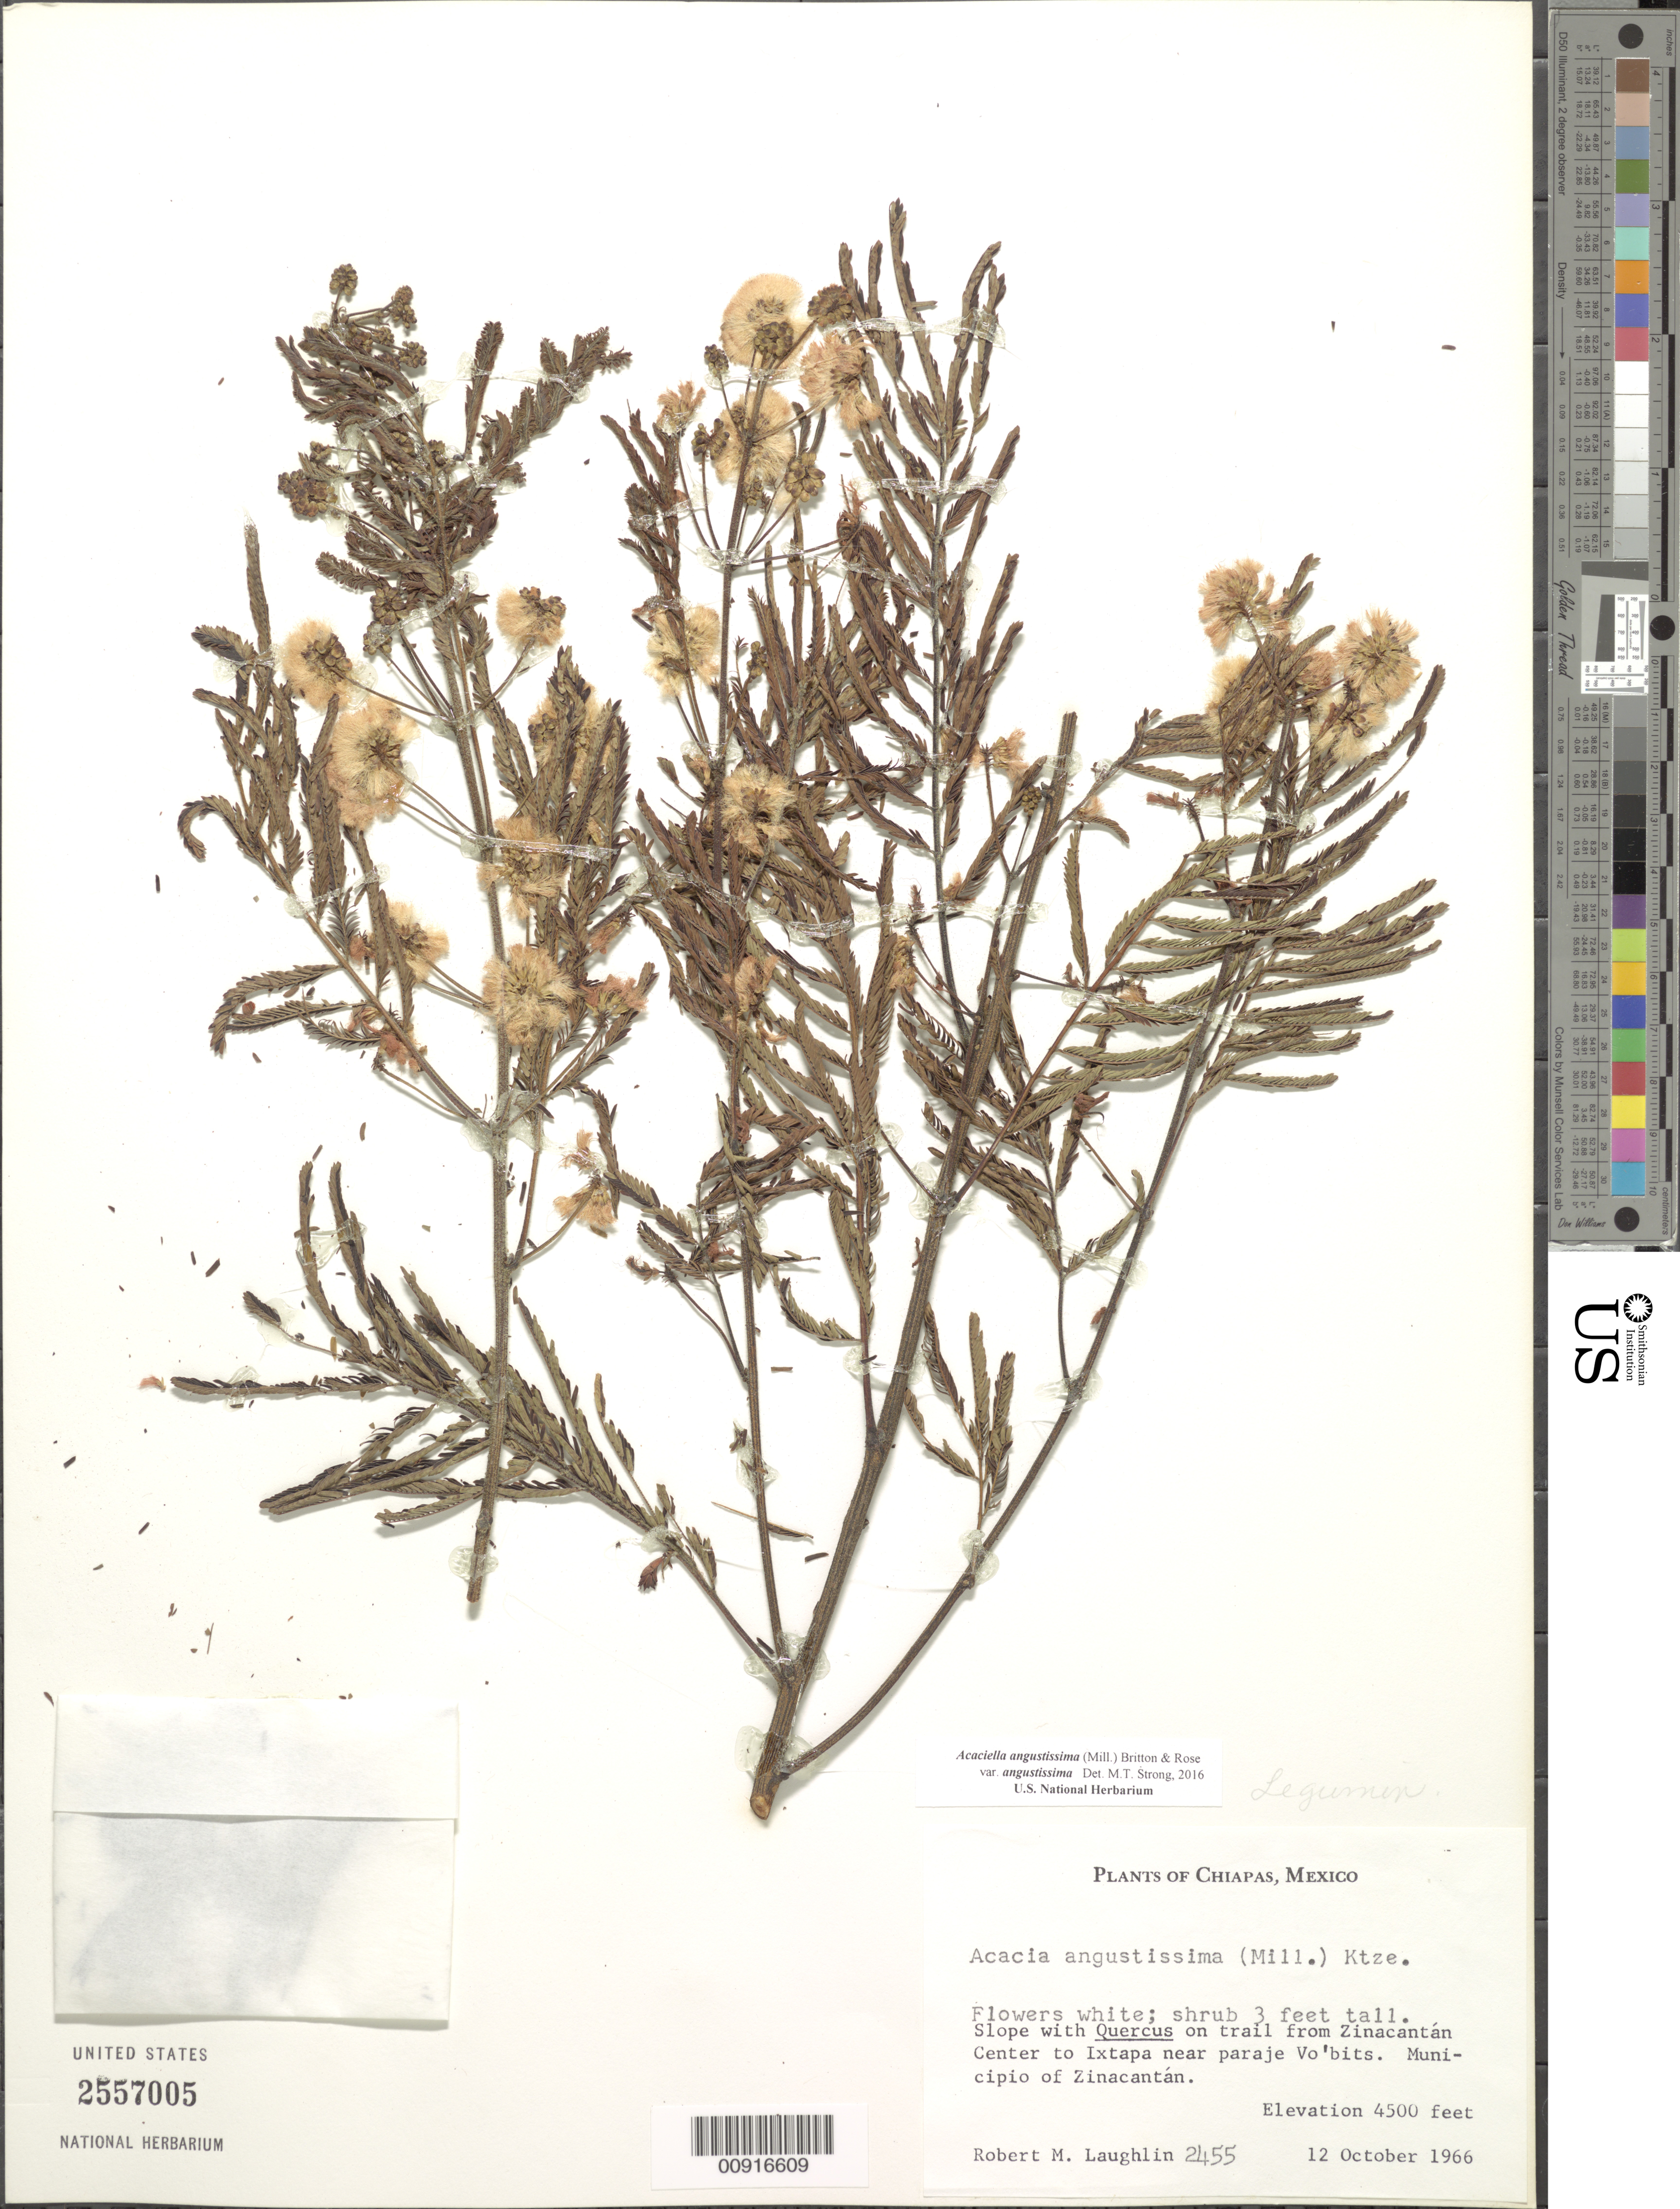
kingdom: Plantae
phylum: Tracheophyta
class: Magnoliopsida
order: Fabales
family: Fabaceae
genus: Acaciella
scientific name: Acaciella angustissima var. angustissima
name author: (Mill.) Britton & Rose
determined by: Strong, M. T., (US), Smithsonian Institution - National Museum of Natural History (UNITED STATES)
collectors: R. M. Laughlin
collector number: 2455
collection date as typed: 12 Oct 1966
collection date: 1966-10-12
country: Mexico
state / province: Chiapas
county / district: Zinacantán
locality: On trail from Zinacantán Center to Ixtapa near paraje Vo'bits. Municipio of Zinacantán, Chiapas.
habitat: Slope with Quercus.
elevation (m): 1372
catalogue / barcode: US 2557005